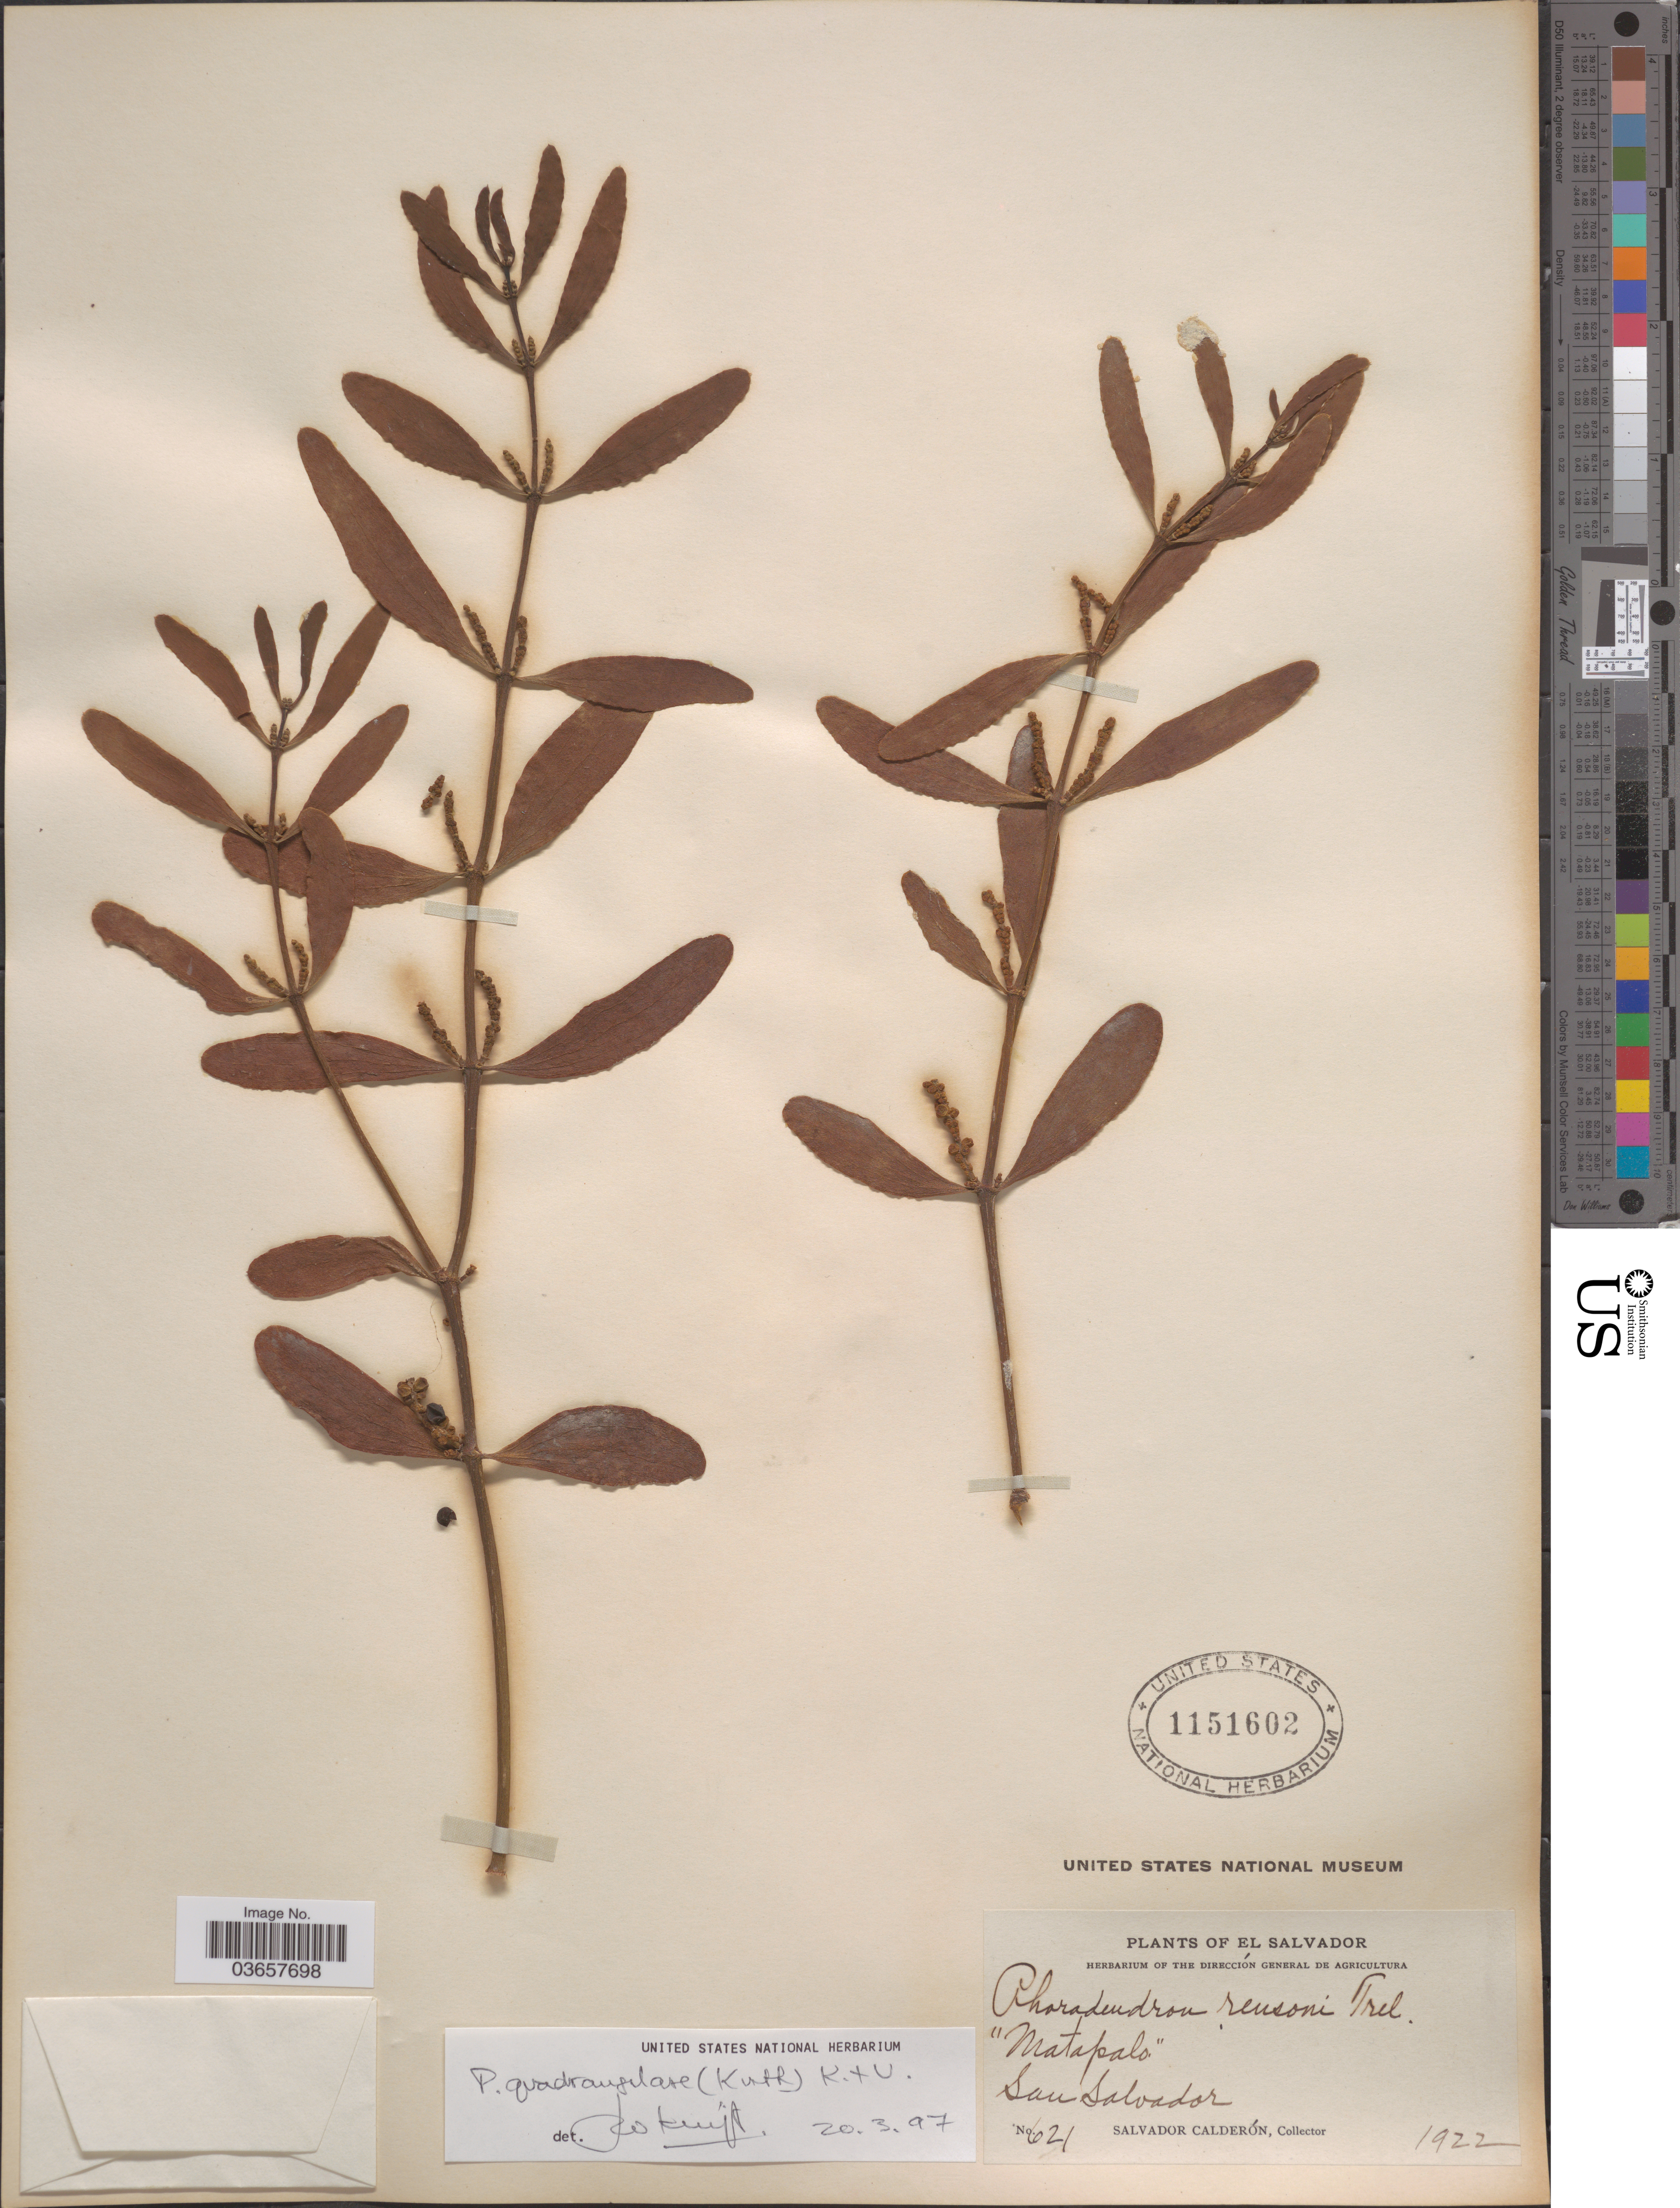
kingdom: Plantae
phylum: Tracheophyta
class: Magnoliopsida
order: Santalales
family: Viscaceae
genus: Phoradendron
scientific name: Phoradendron quadrangulare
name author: (Kunth) Griseb.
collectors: S. Calderón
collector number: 621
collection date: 1922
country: El Salvador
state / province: San Salvador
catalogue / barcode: US 1151602